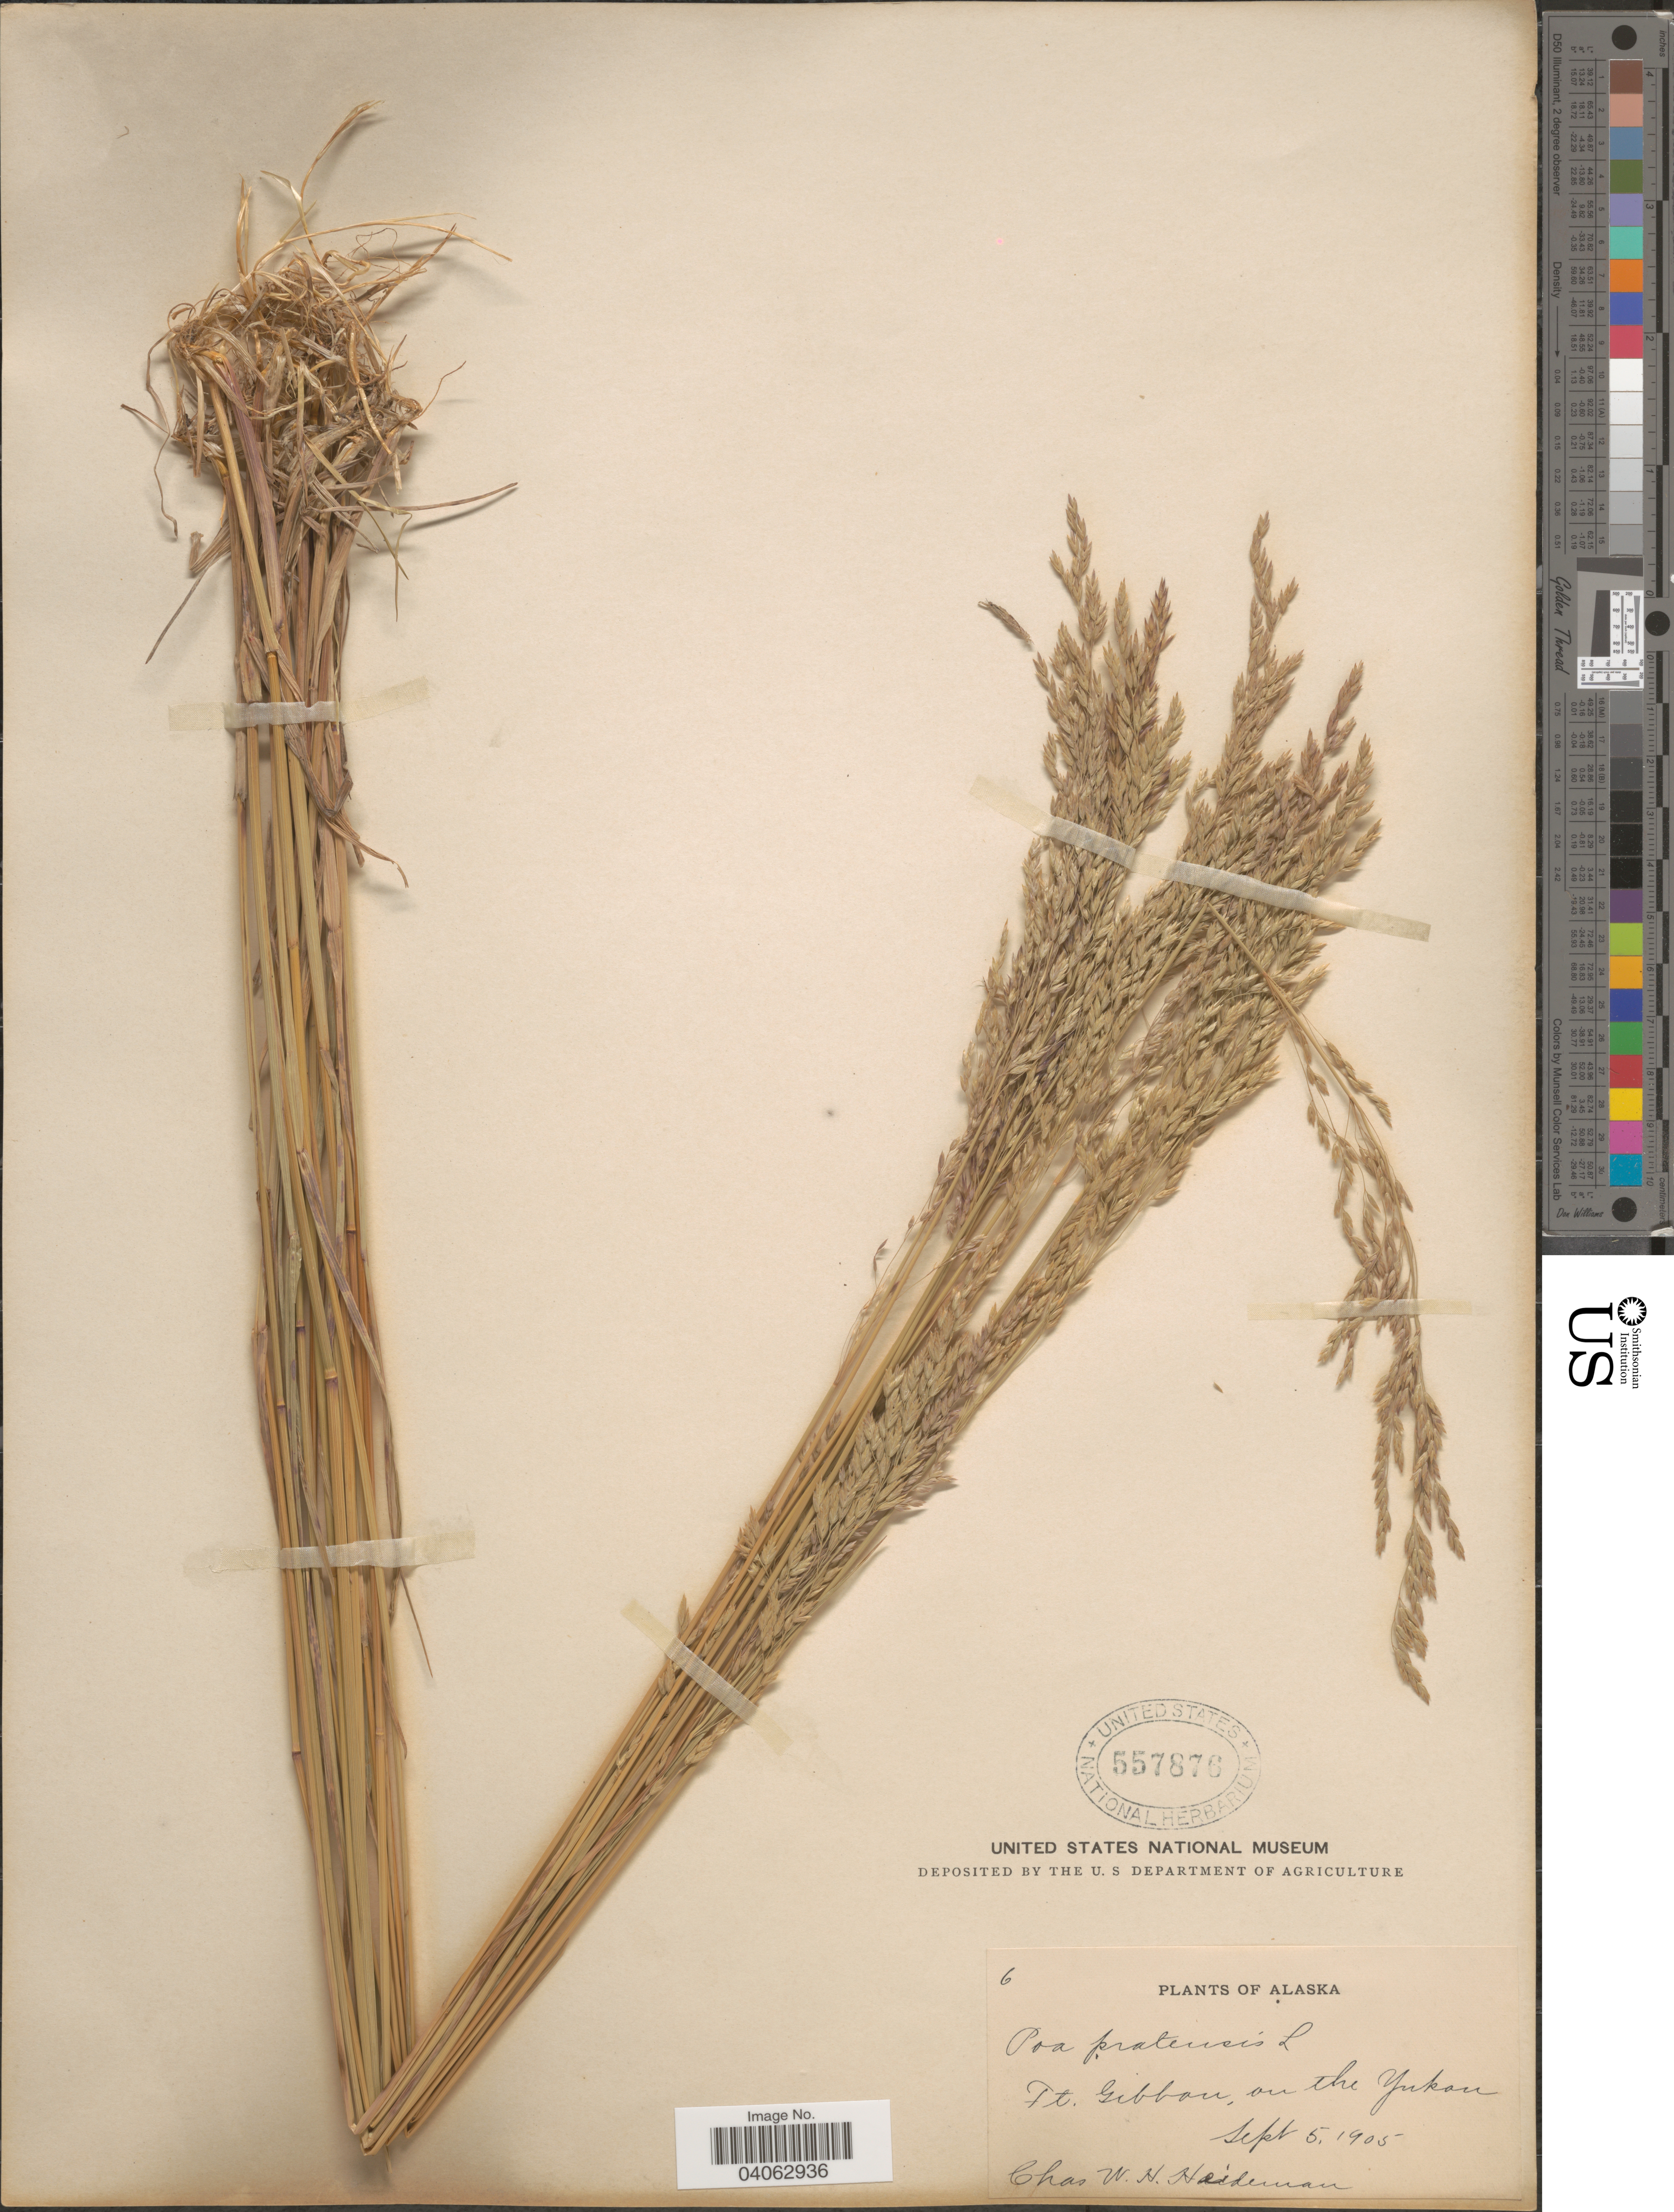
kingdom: Plantae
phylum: Tracheophyta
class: Liliopsida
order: Poales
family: Poaceae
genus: Poa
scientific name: Poa pratensis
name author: L.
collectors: C. Heideman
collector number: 6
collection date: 1905-09-05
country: United States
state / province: Alaska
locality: Ft. Gibbon, on the Yukon.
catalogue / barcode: US 557876